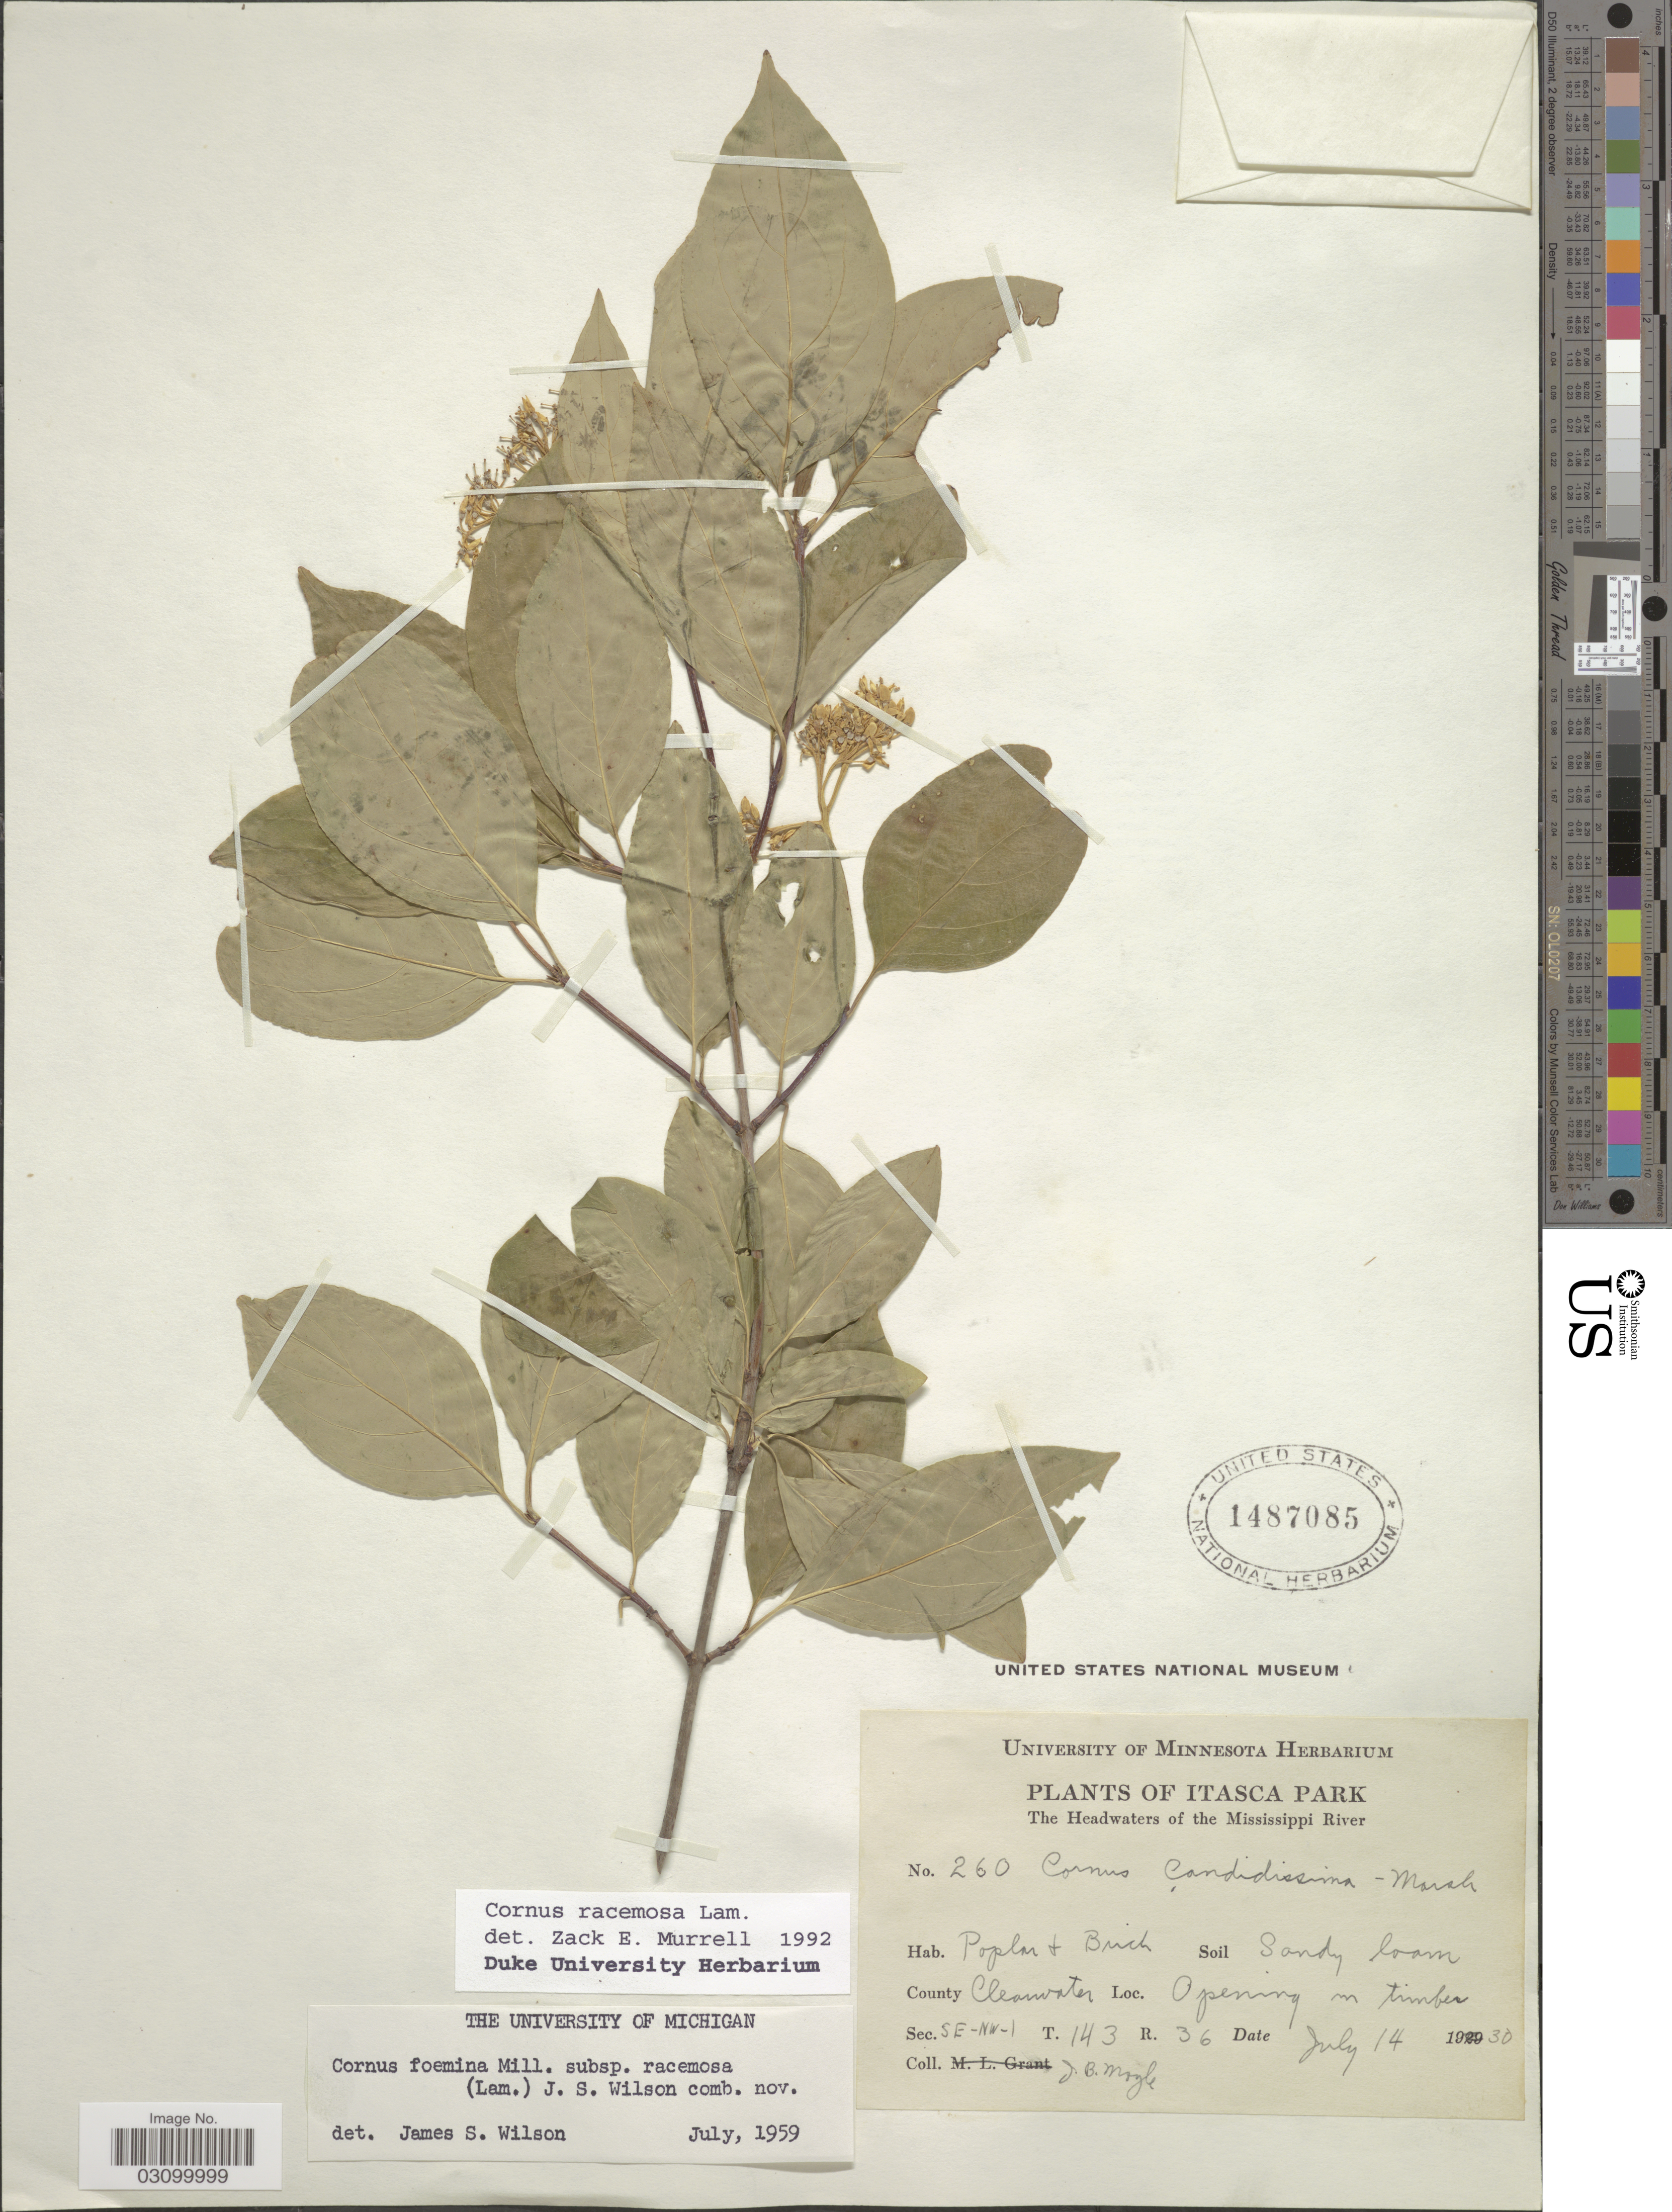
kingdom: Plantae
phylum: Tracheophyta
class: Magnoliopsida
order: Cornales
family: Cornaceae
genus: Cornus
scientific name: Cornus racemosa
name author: Lam.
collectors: J. Mogle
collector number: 260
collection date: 1930-07-14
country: United States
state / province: Minnesota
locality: Itasca Park. The Headwaters of the Mississippi River. County Clearwater. Opening in timber. Sec. SE-NW-1. T.143 R.36.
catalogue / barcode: US 1487085